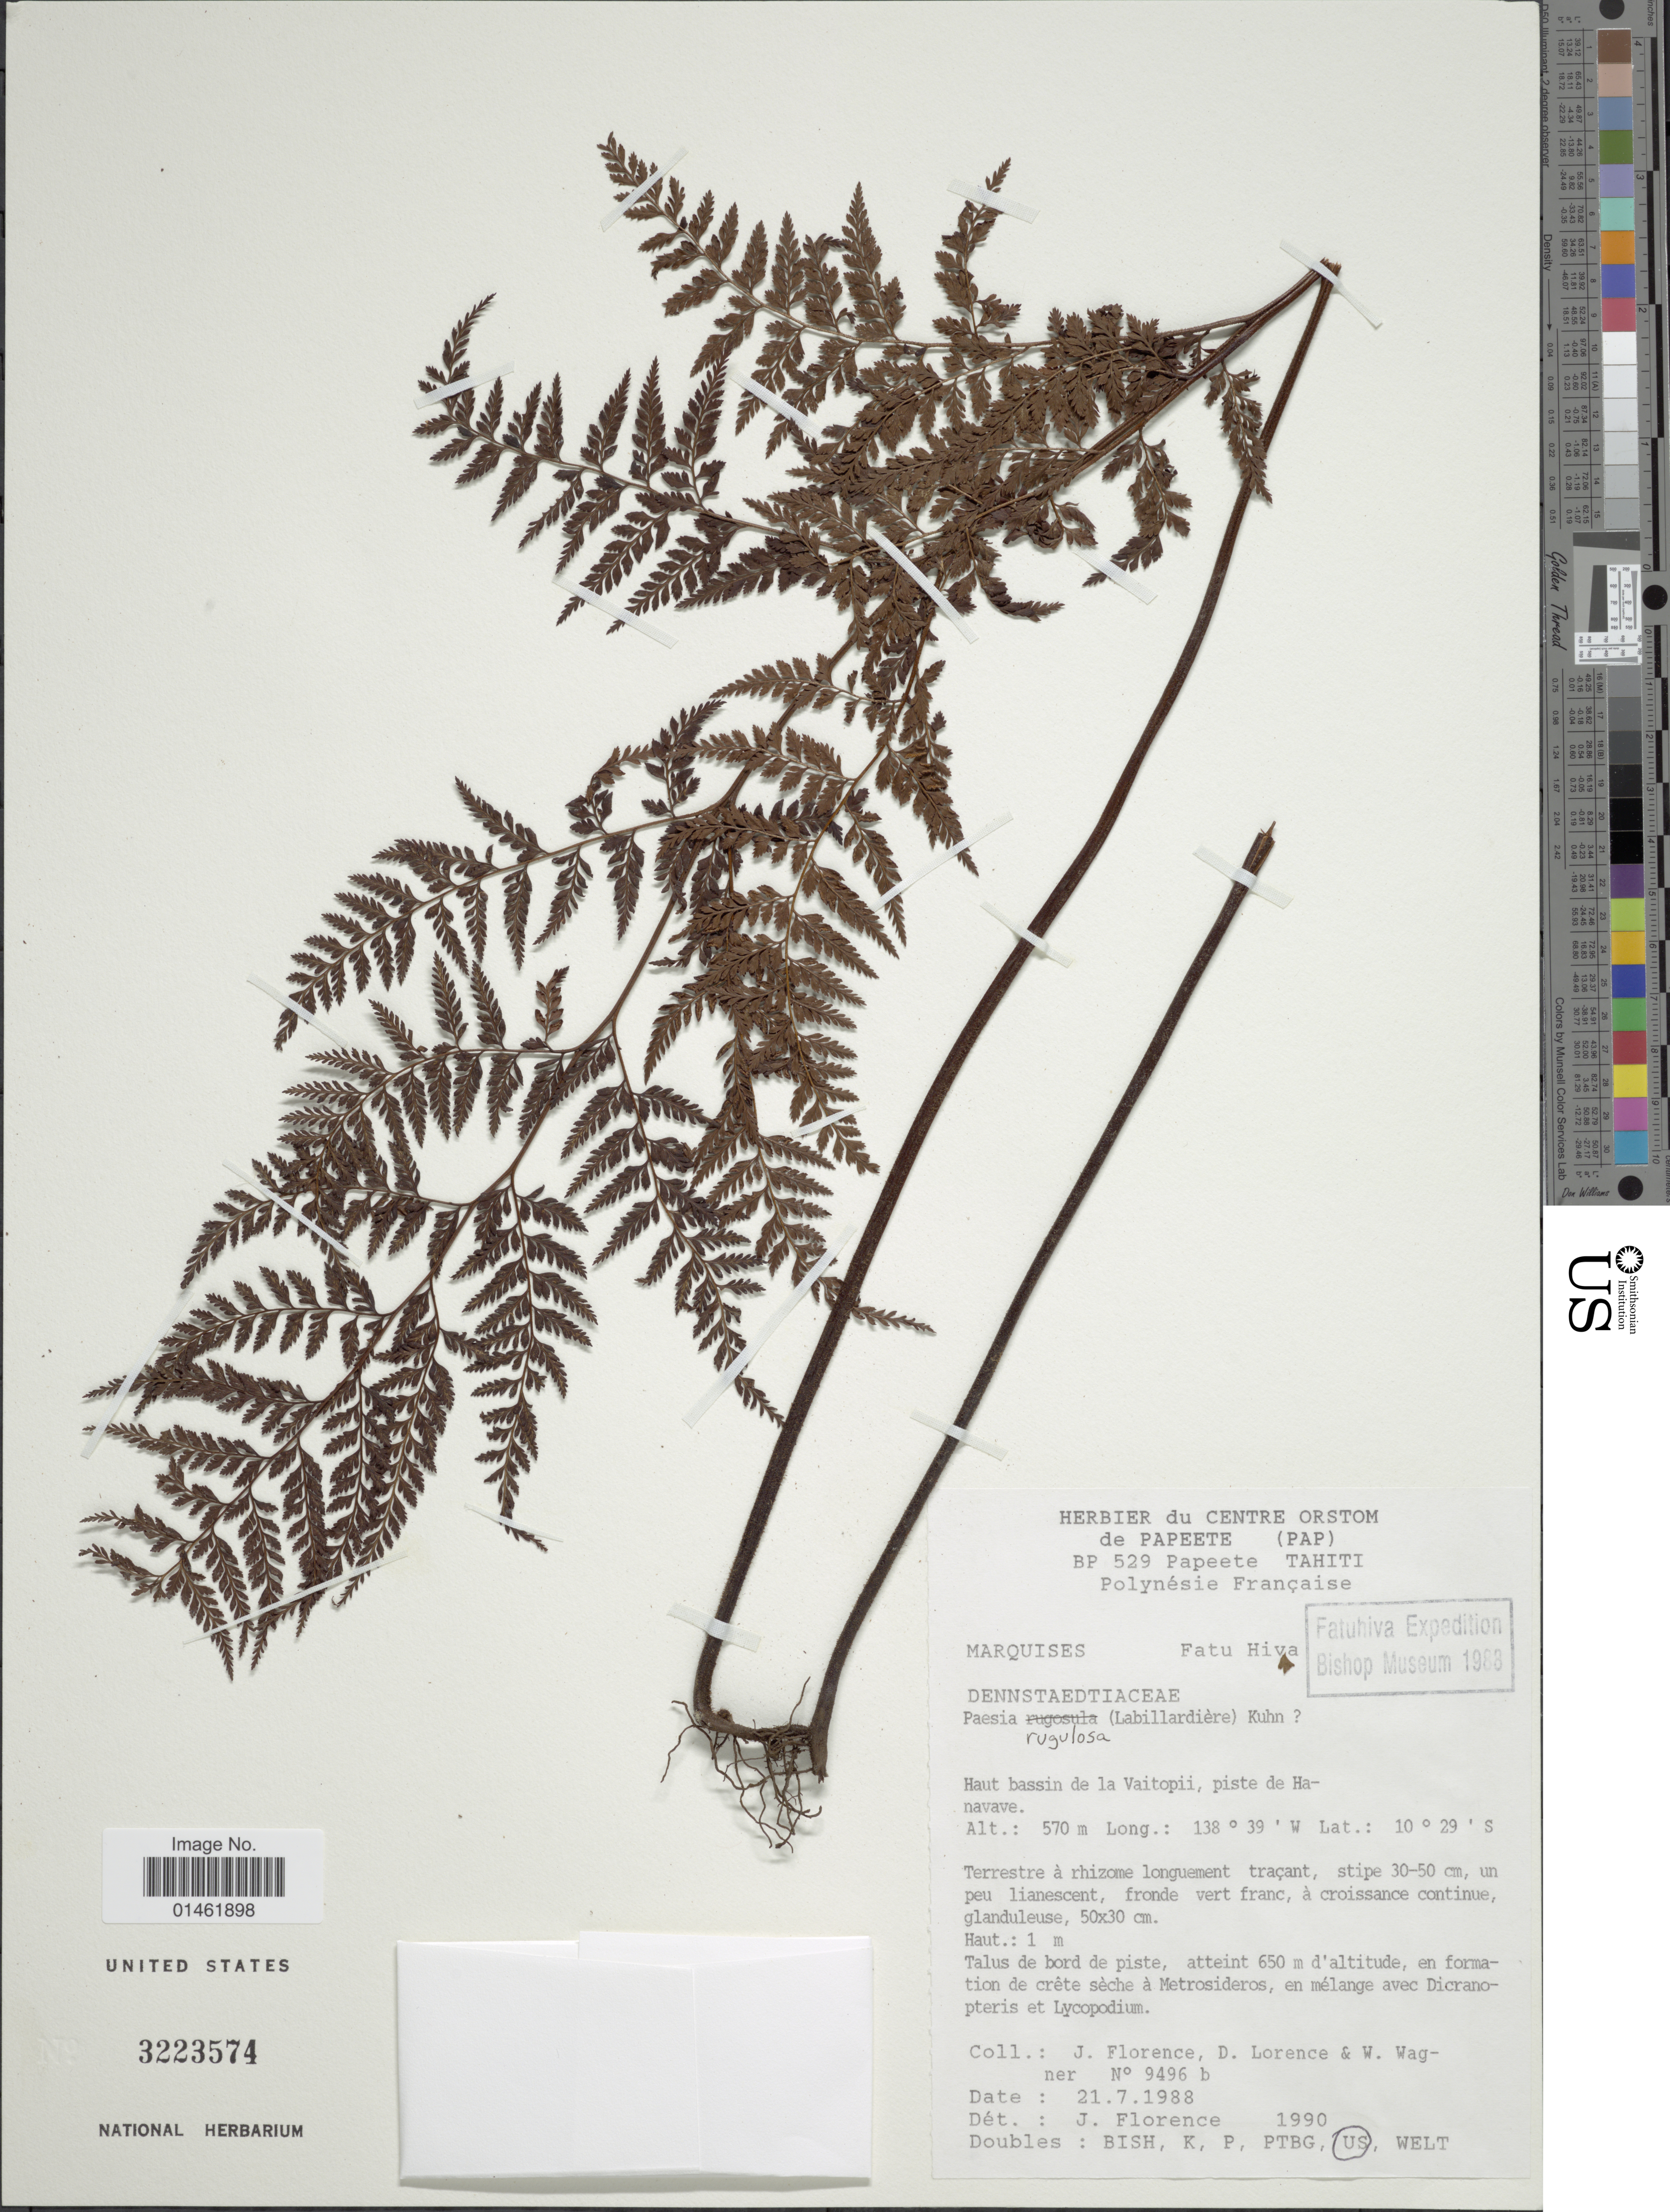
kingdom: Plantae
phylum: Tracheophyta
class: Polypodiopsida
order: Polypodiales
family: Dennstaedtiaceae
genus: Paesia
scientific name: Paesia rugosula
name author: (Labill.) Kuhn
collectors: J. Florence, D. Lorence & W. L. Wagner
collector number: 9496b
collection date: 1988-07-21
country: French Polynesia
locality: BP 529 Papeete Tahiti, Polynésie Francaise, Marquises, Fatu Hiva, Haut Bassin de la Vaitopii, piste de Hanavave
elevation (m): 570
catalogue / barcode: US 3223574